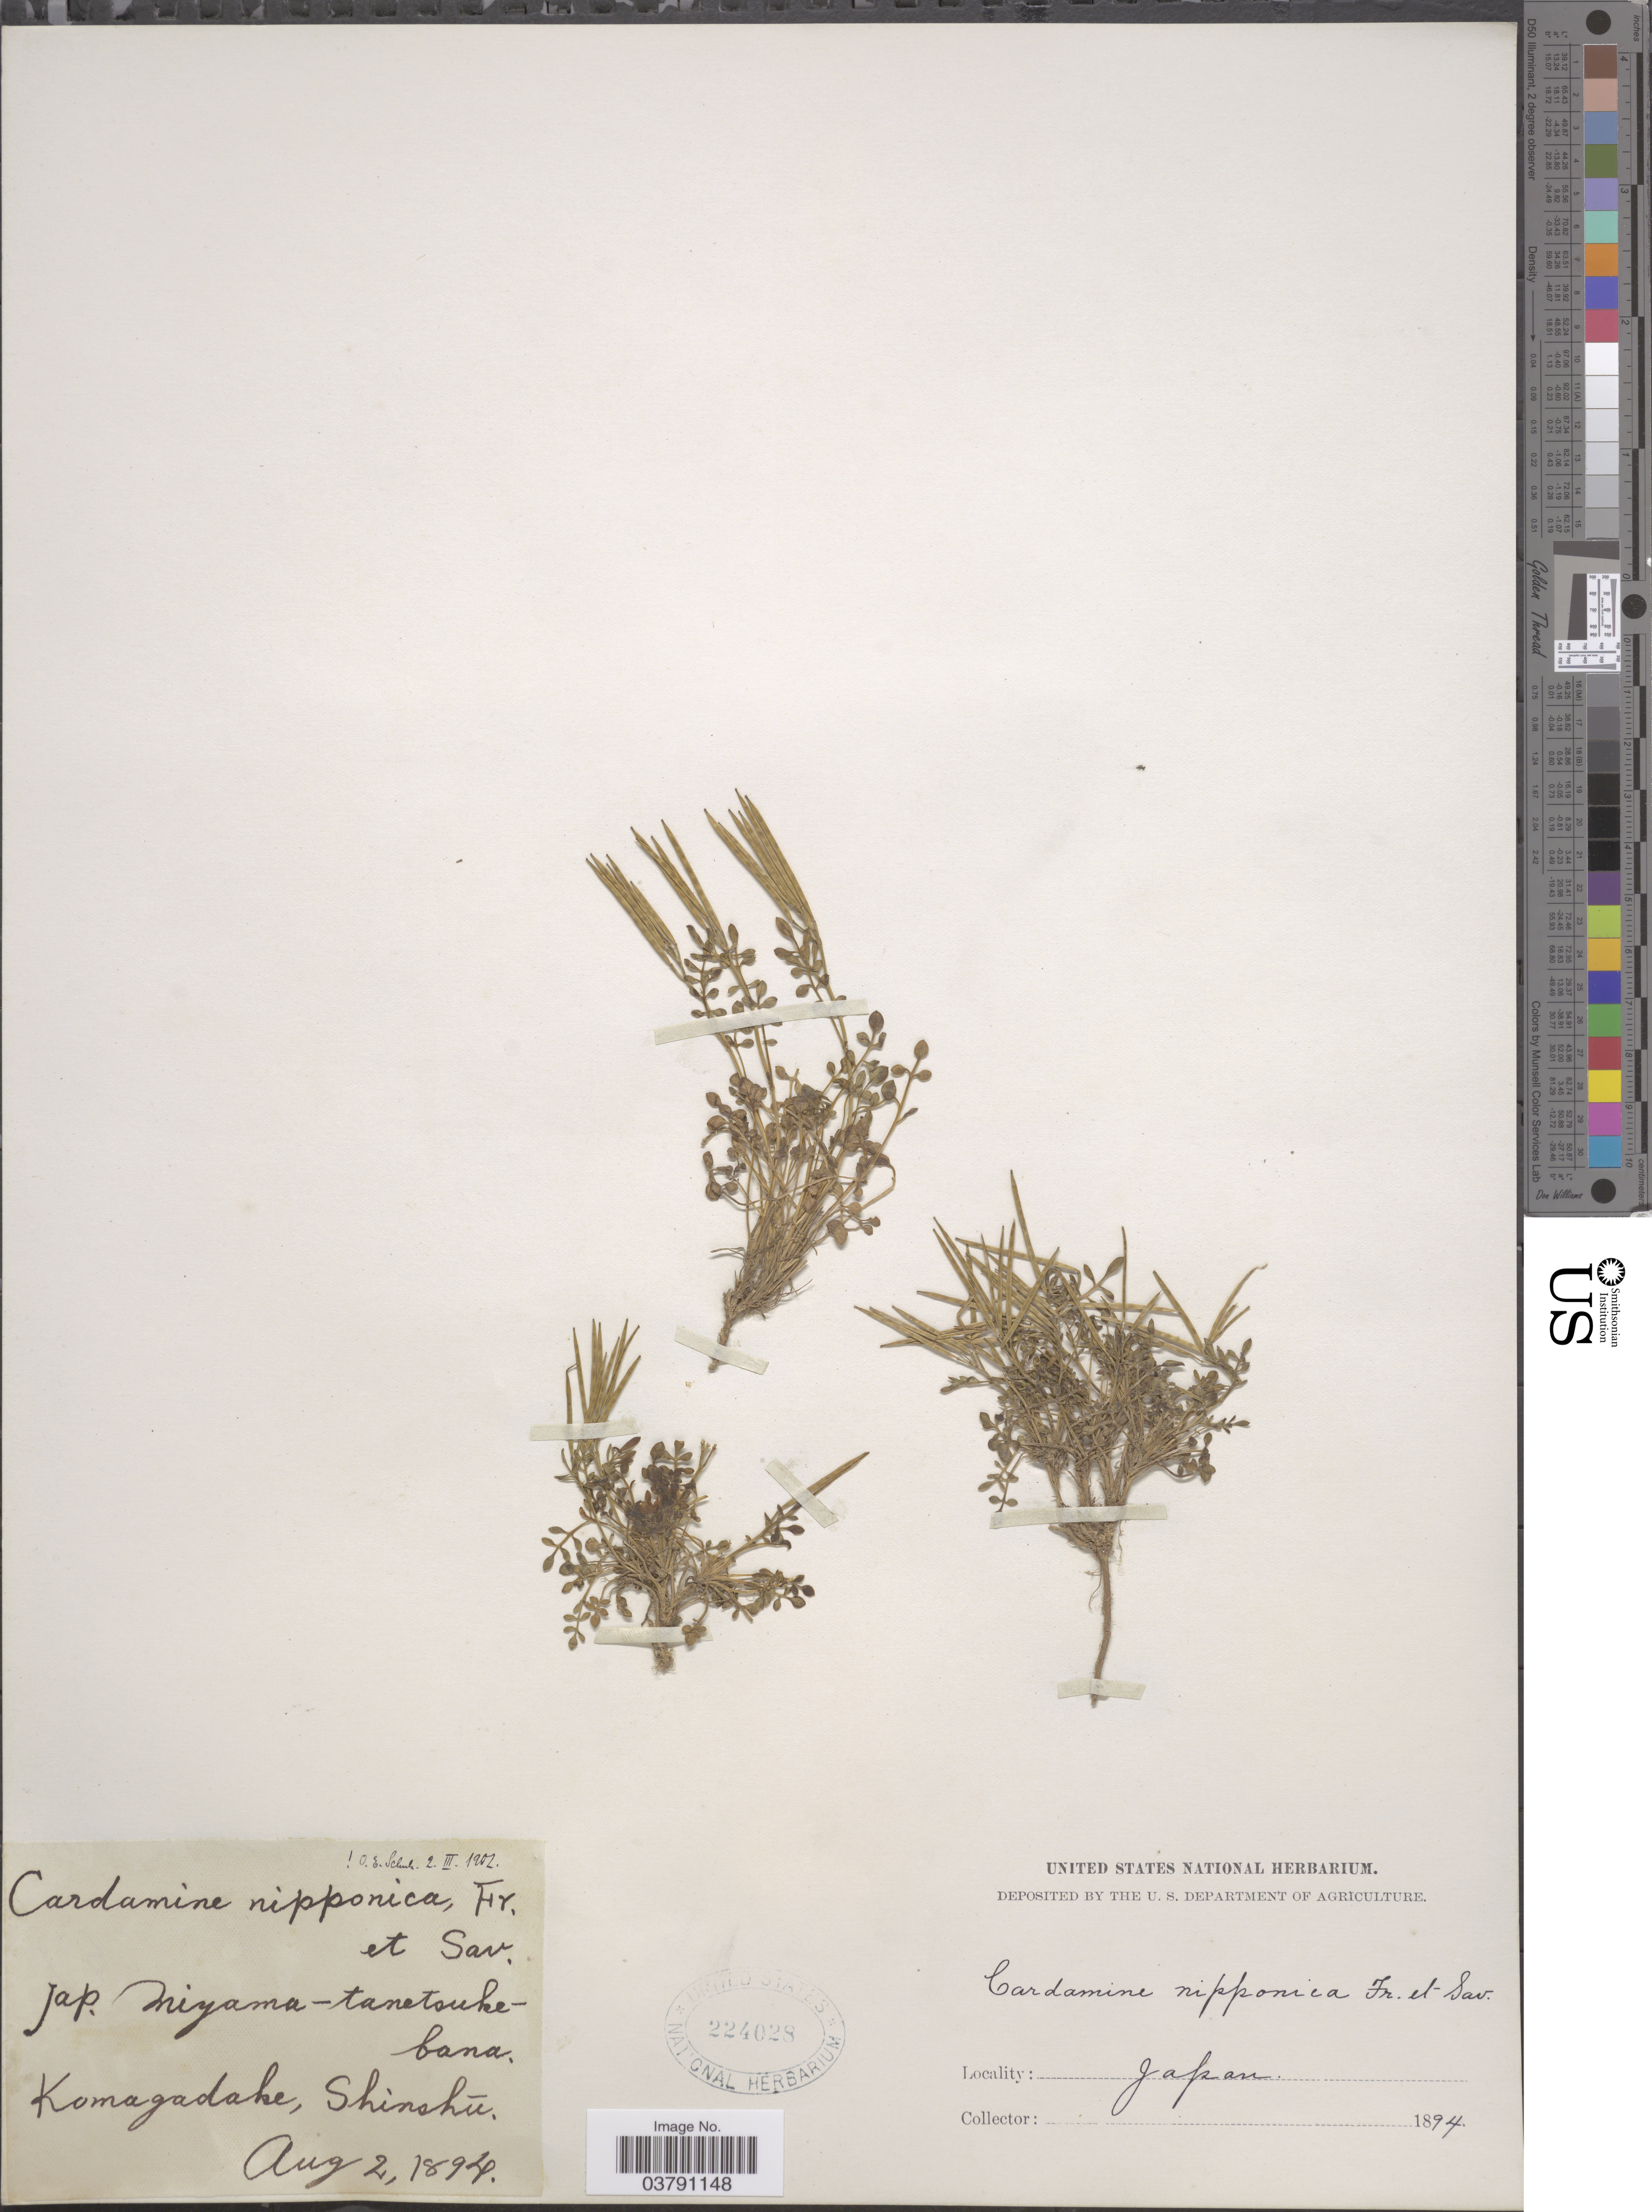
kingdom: Plantae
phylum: Tracheophyta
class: Magnoliopsida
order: Brassicales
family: Brassicaceae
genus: Cardamine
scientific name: Cardamine nipponica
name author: Franch. & Sav.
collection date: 1894-08-02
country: Japan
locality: Komagadake, Shinshu.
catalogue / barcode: US 224028